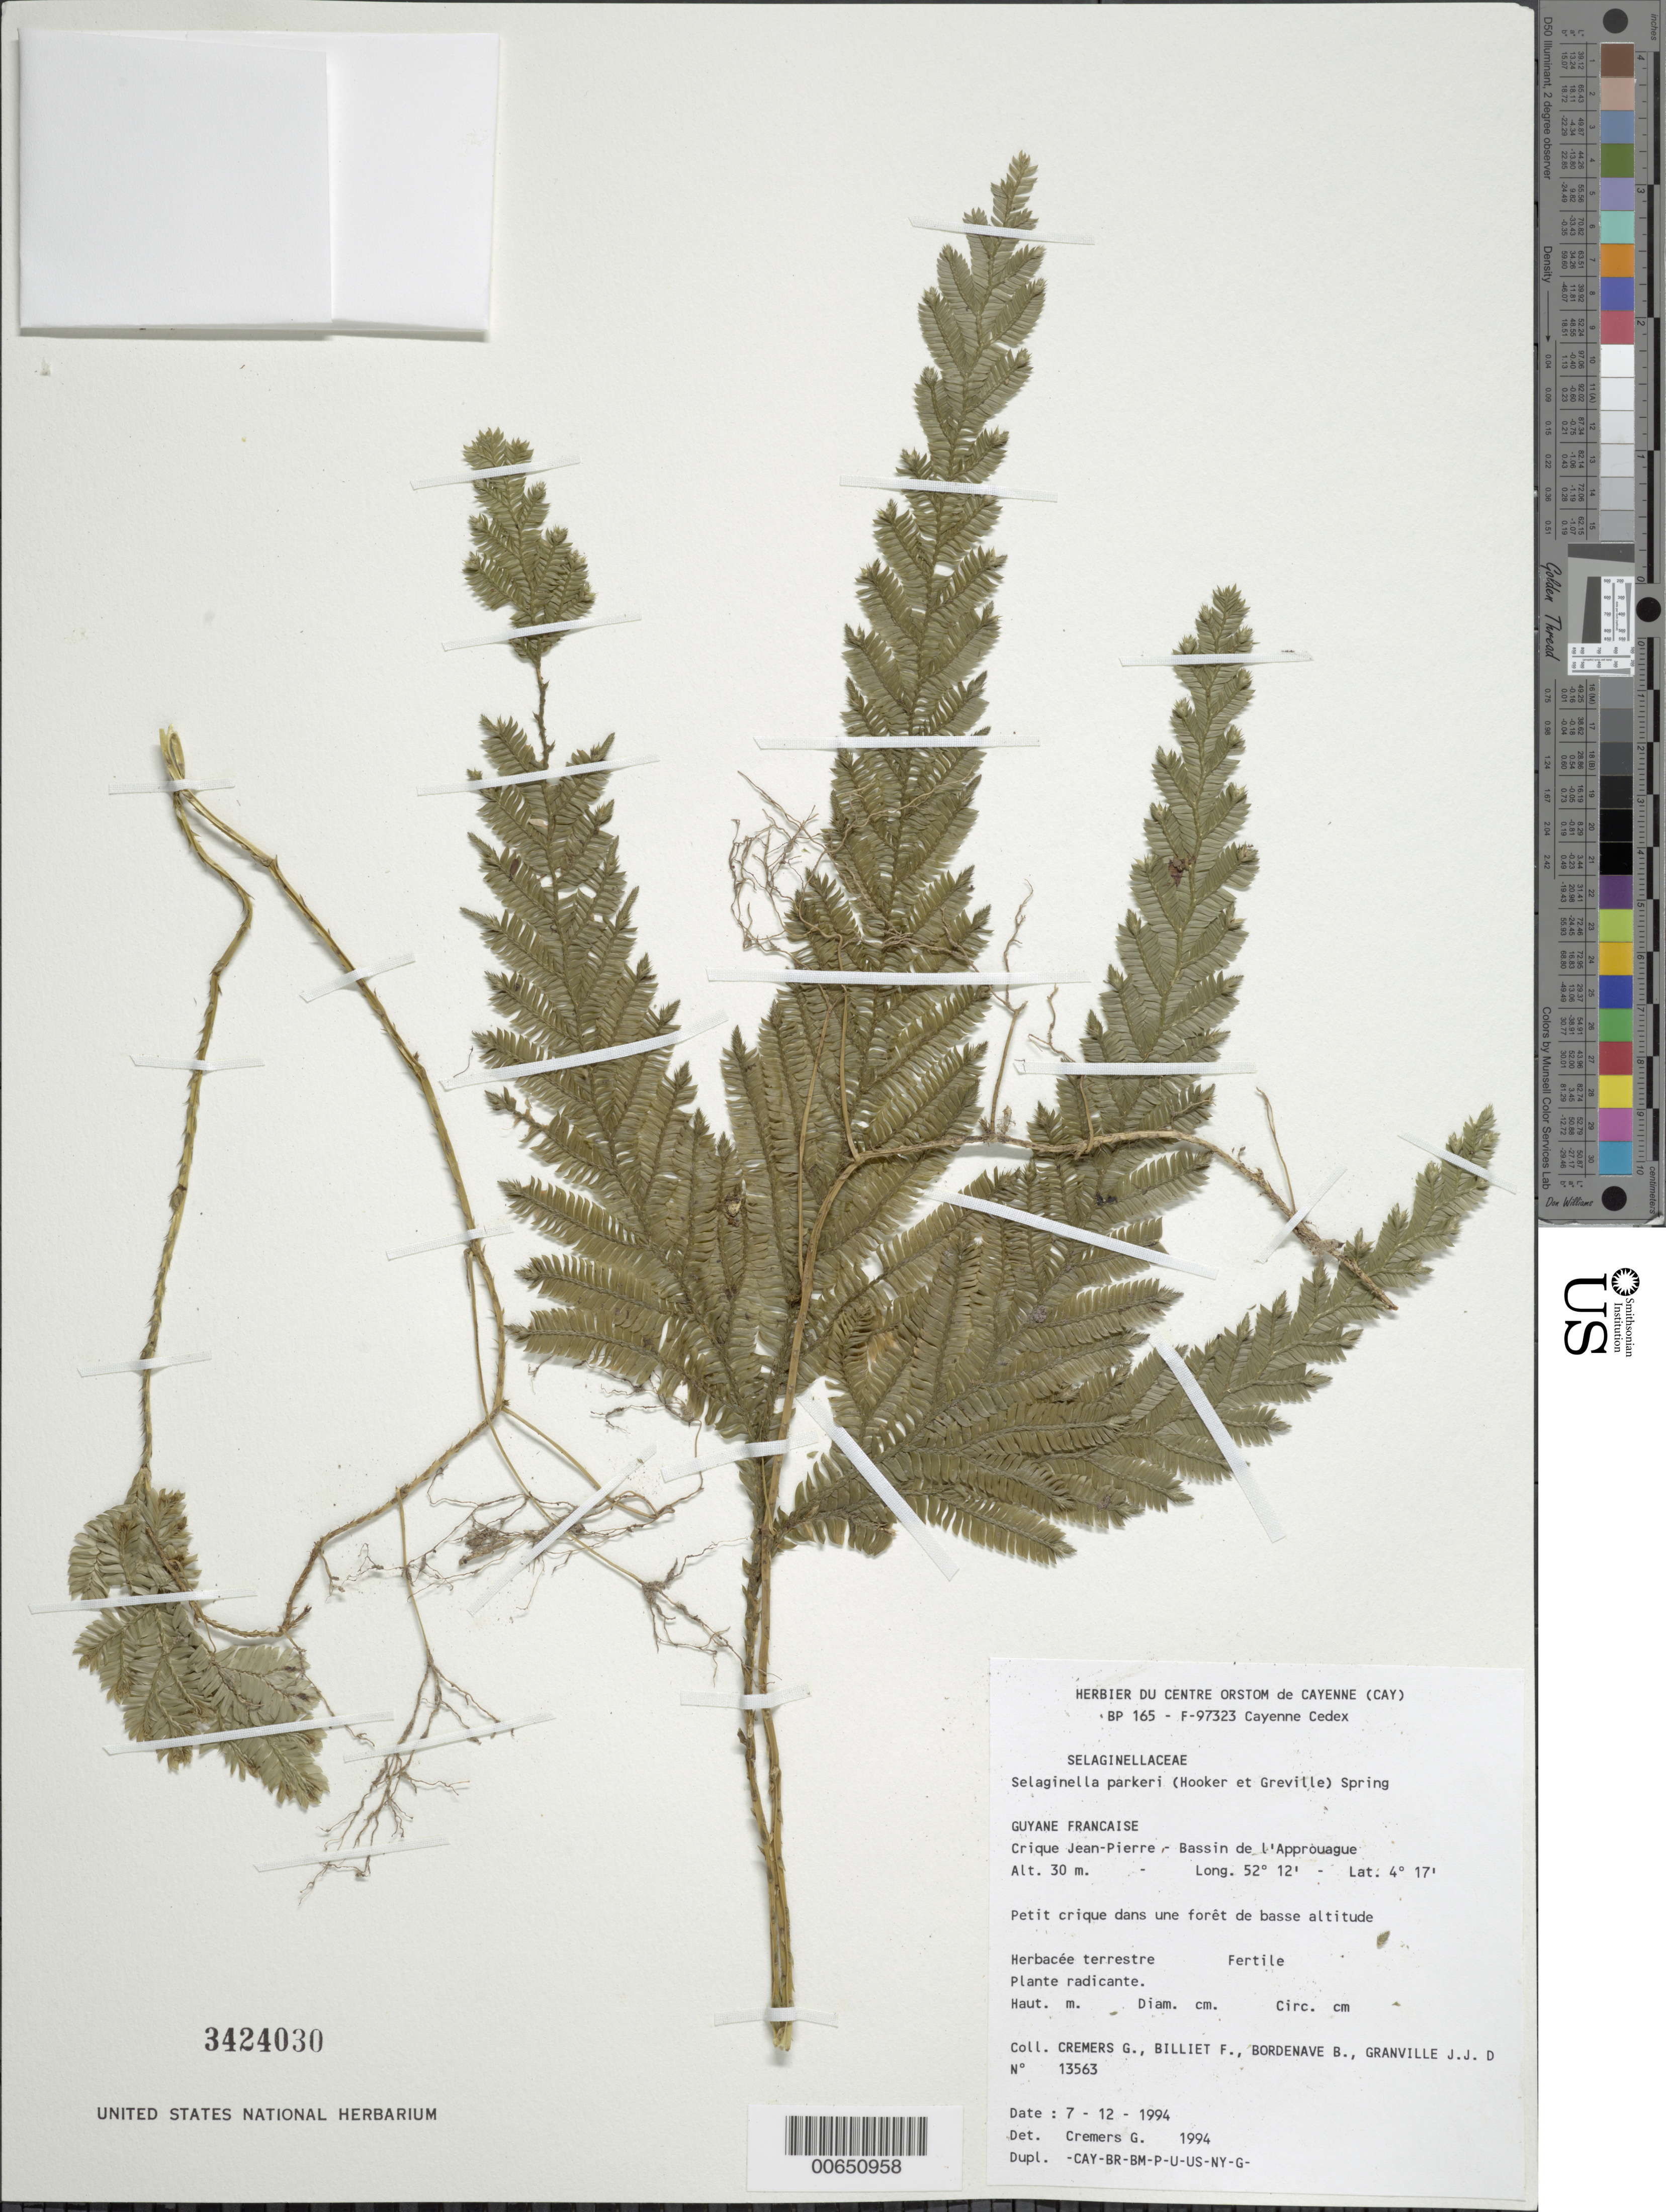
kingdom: Plantae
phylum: Tracheophyta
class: Lycopodiopsida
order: Selaginellales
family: Selaginellaceae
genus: Selaginella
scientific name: Selaginella parkeri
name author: (Hook. & Grev.) Spring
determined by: Cremers, Georges A.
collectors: G. Cremers, F. Billiet, B. Bordenave, J.-J. de Granville & B. Jadin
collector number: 13563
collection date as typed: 7-Dec-94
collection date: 1994-12-07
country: French Guiana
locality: Crique Jean-Pierre, Bassin de l'Approuague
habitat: Petit crique dans une foret de basse altitude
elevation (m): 30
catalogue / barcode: US 3424030